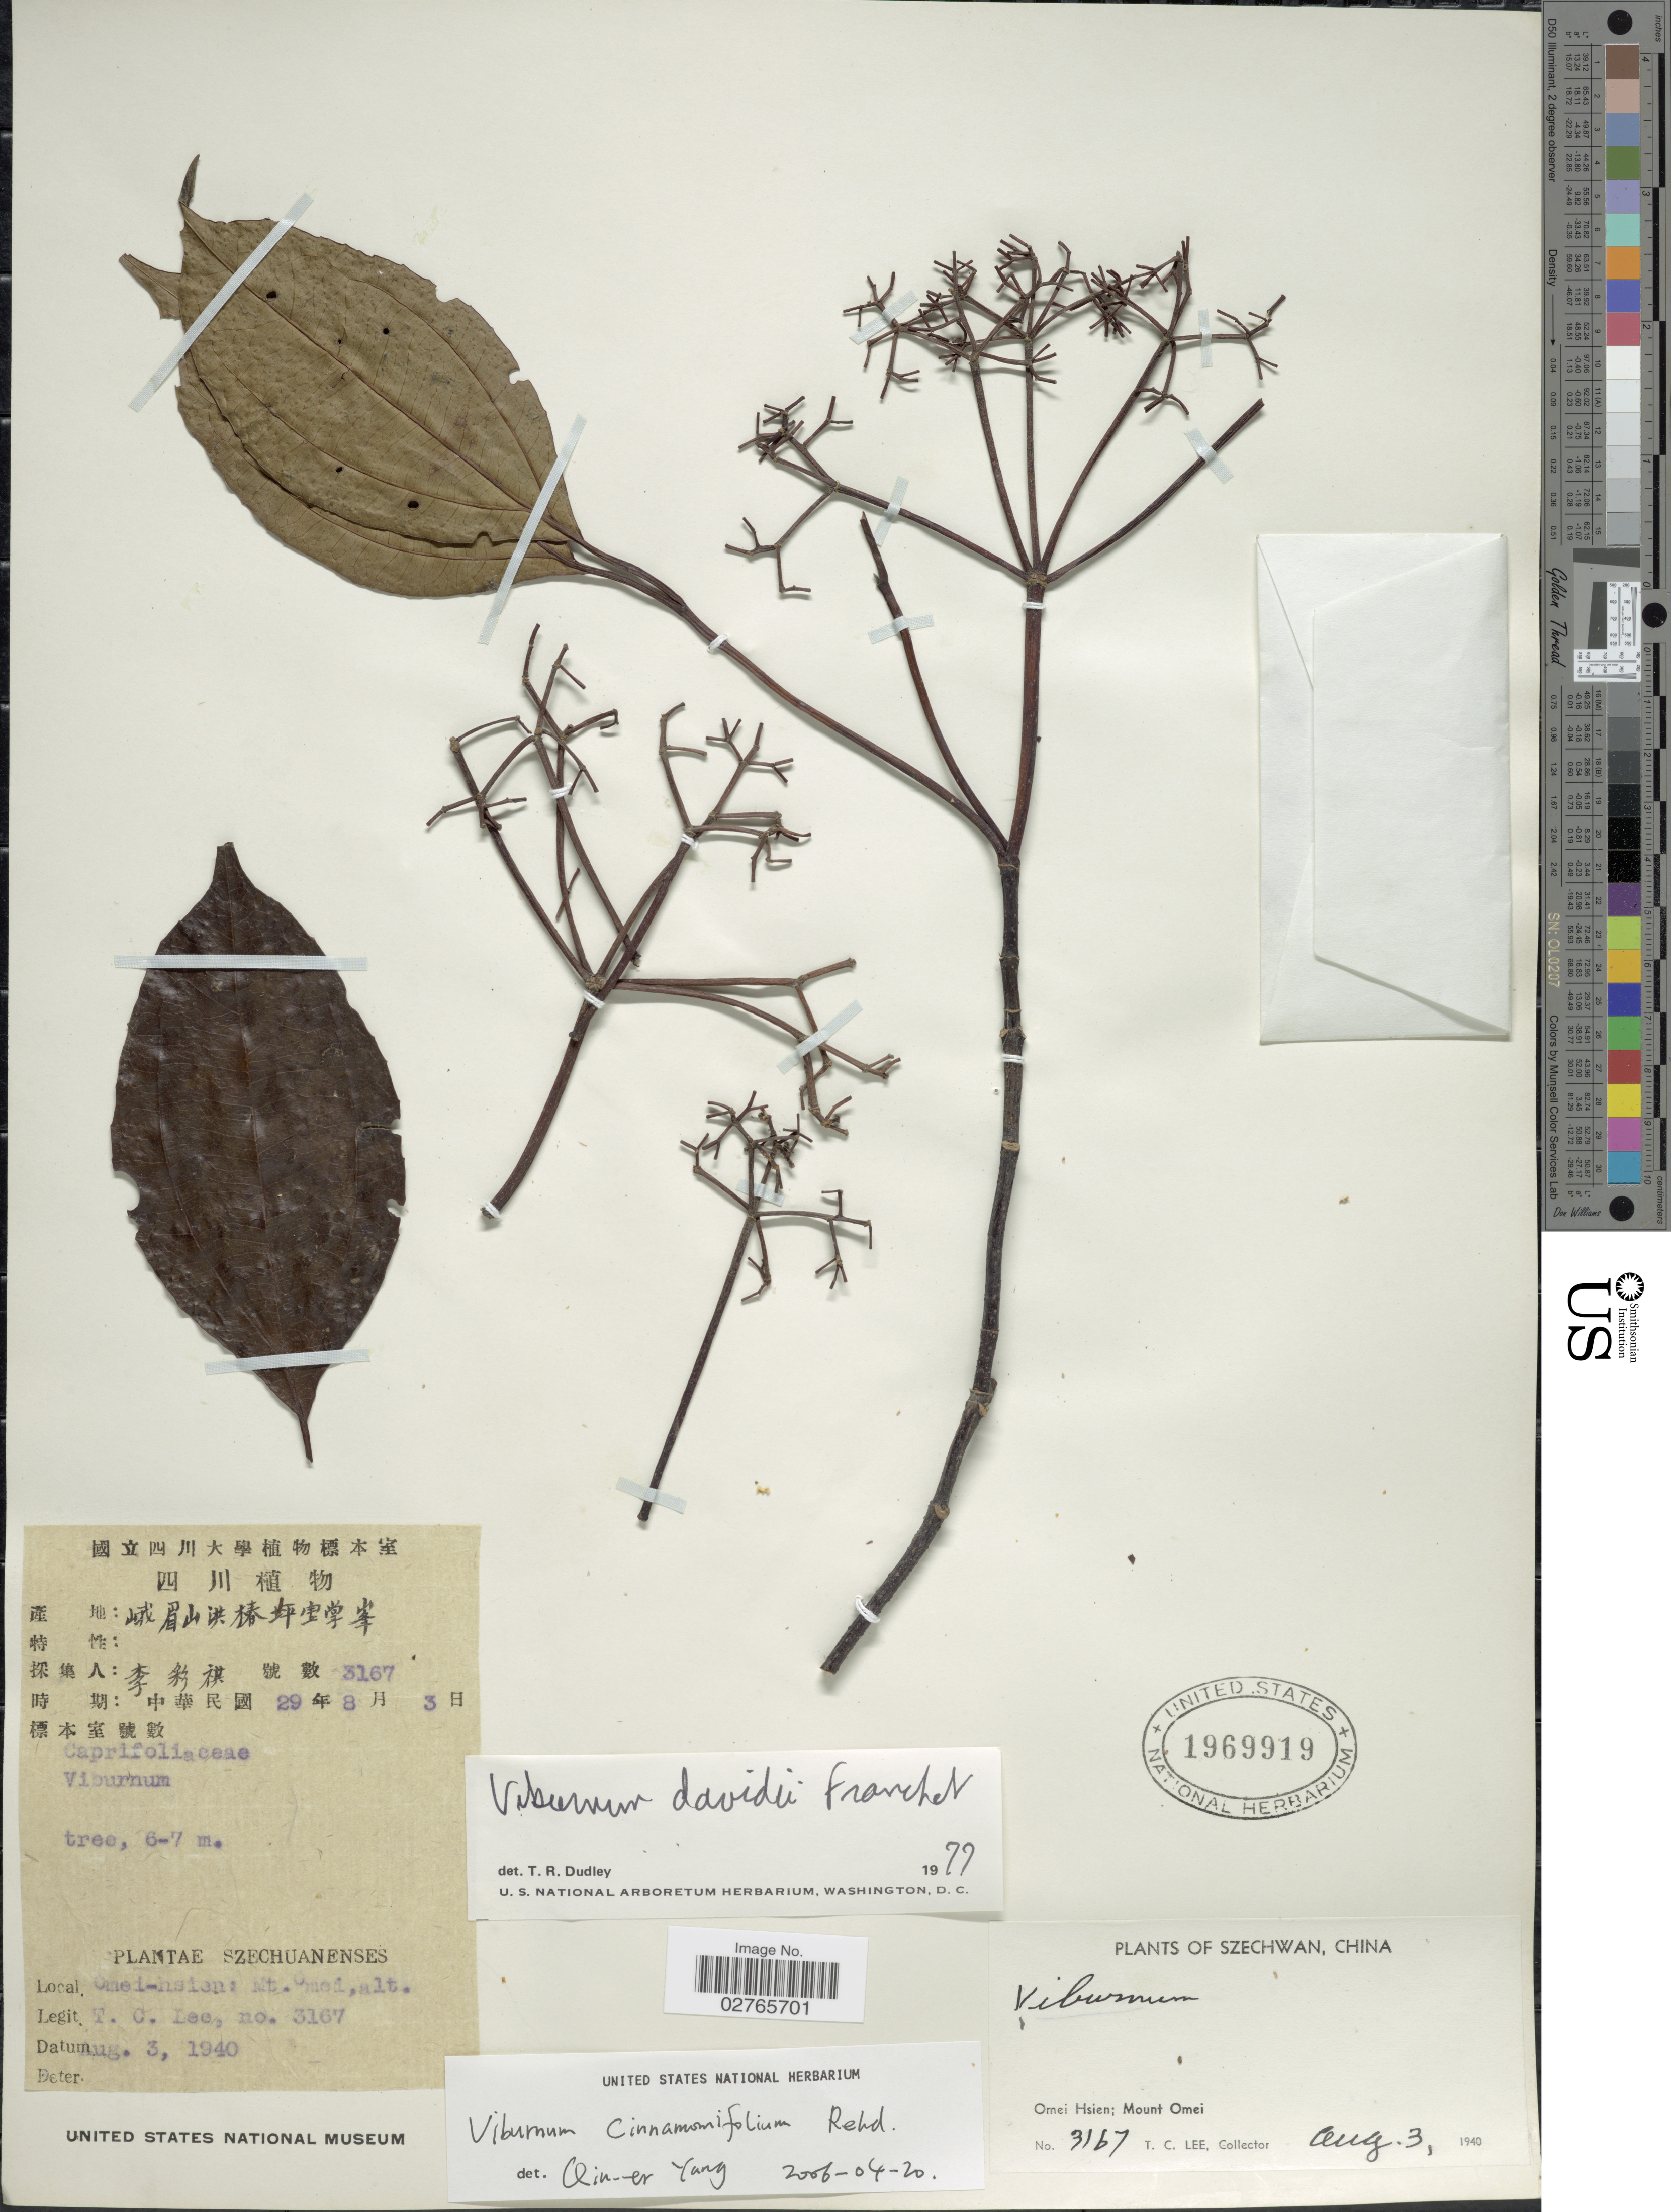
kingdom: Plantae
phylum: Tracheophyta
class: Magnoliopsida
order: Dipsacales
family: Viburnaceae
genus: Viburnum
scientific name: Viburnum cinnamomifolium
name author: Rehder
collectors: T. Lee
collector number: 3167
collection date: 1940-08-03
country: China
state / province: Sichuan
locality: Szechuanenses. Omei Hsien; Mount Omei.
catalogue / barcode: US 1969919